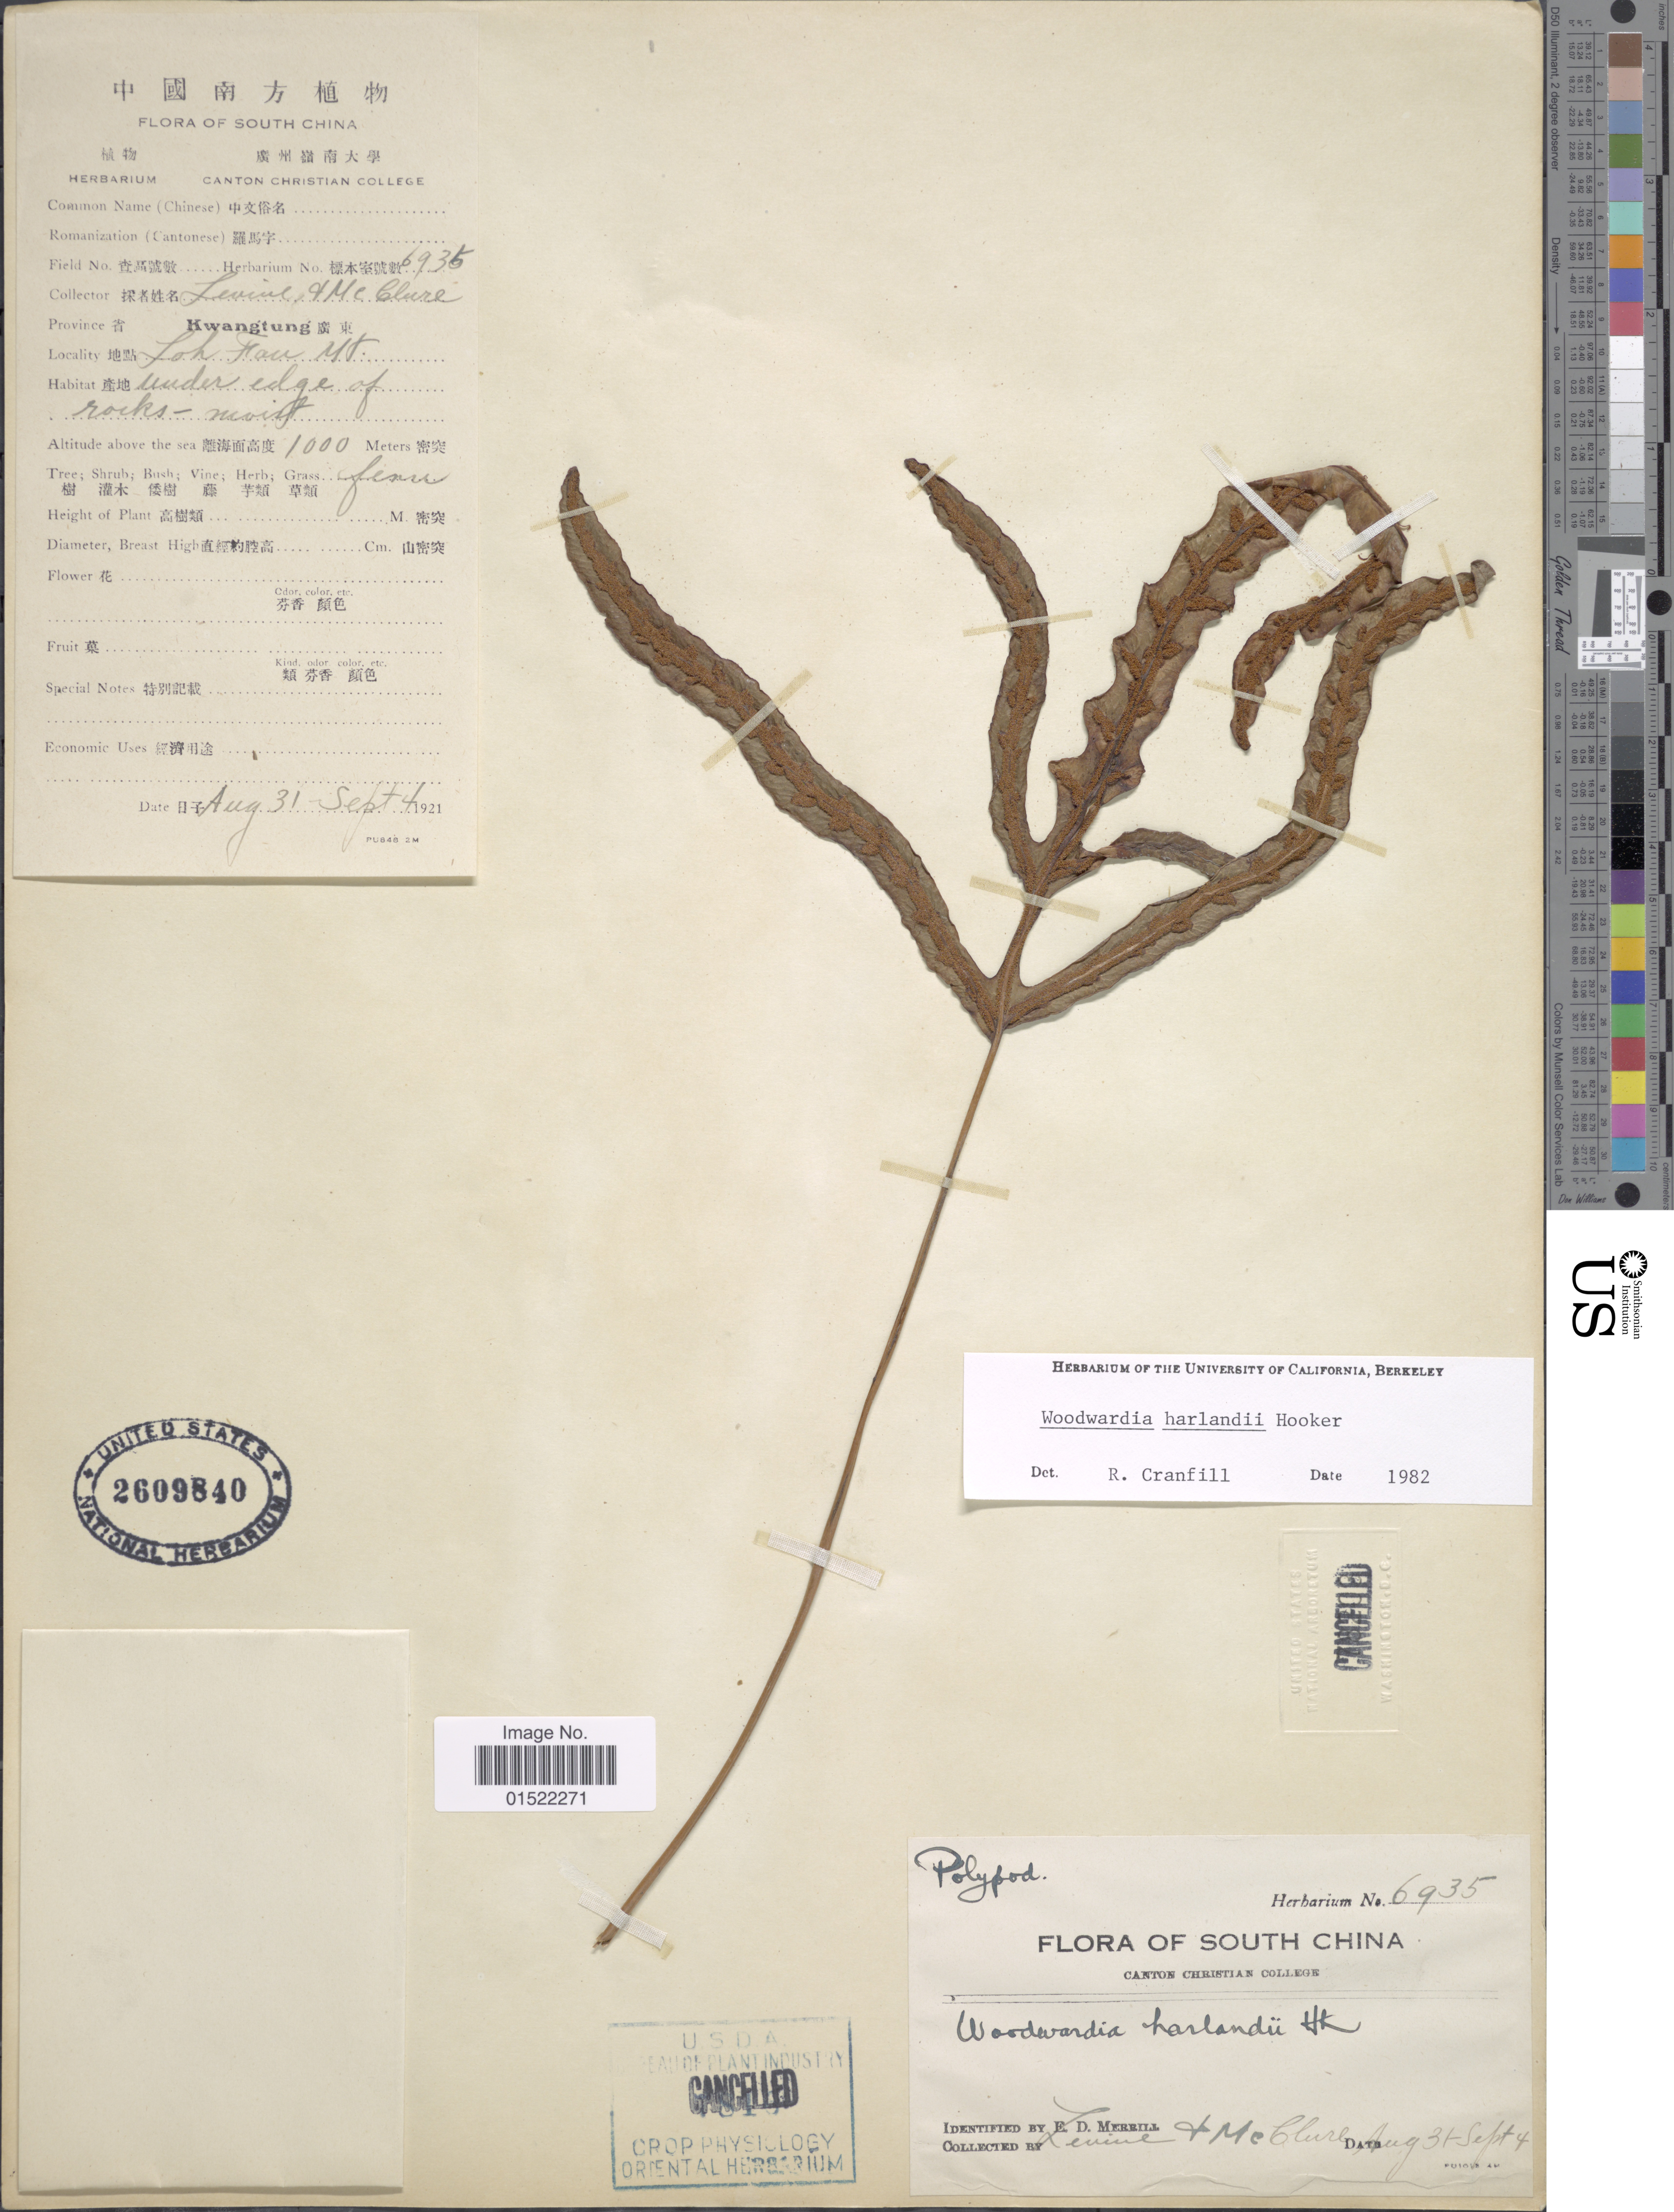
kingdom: Plantae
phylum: Tracheophyta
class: Polypodiopsida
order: Polypodiales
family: Blechnaceae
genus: Woodwardia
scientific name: Woodwardia harlandii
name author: Hook.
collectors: -. Levine & McClure, --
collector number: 6935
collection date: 1921-08-31/1921-09-04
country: China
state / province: Guangdong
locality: South China, Province Kwangtung, Loh Fau Mt.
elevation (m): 1000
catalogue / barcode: US 2609840